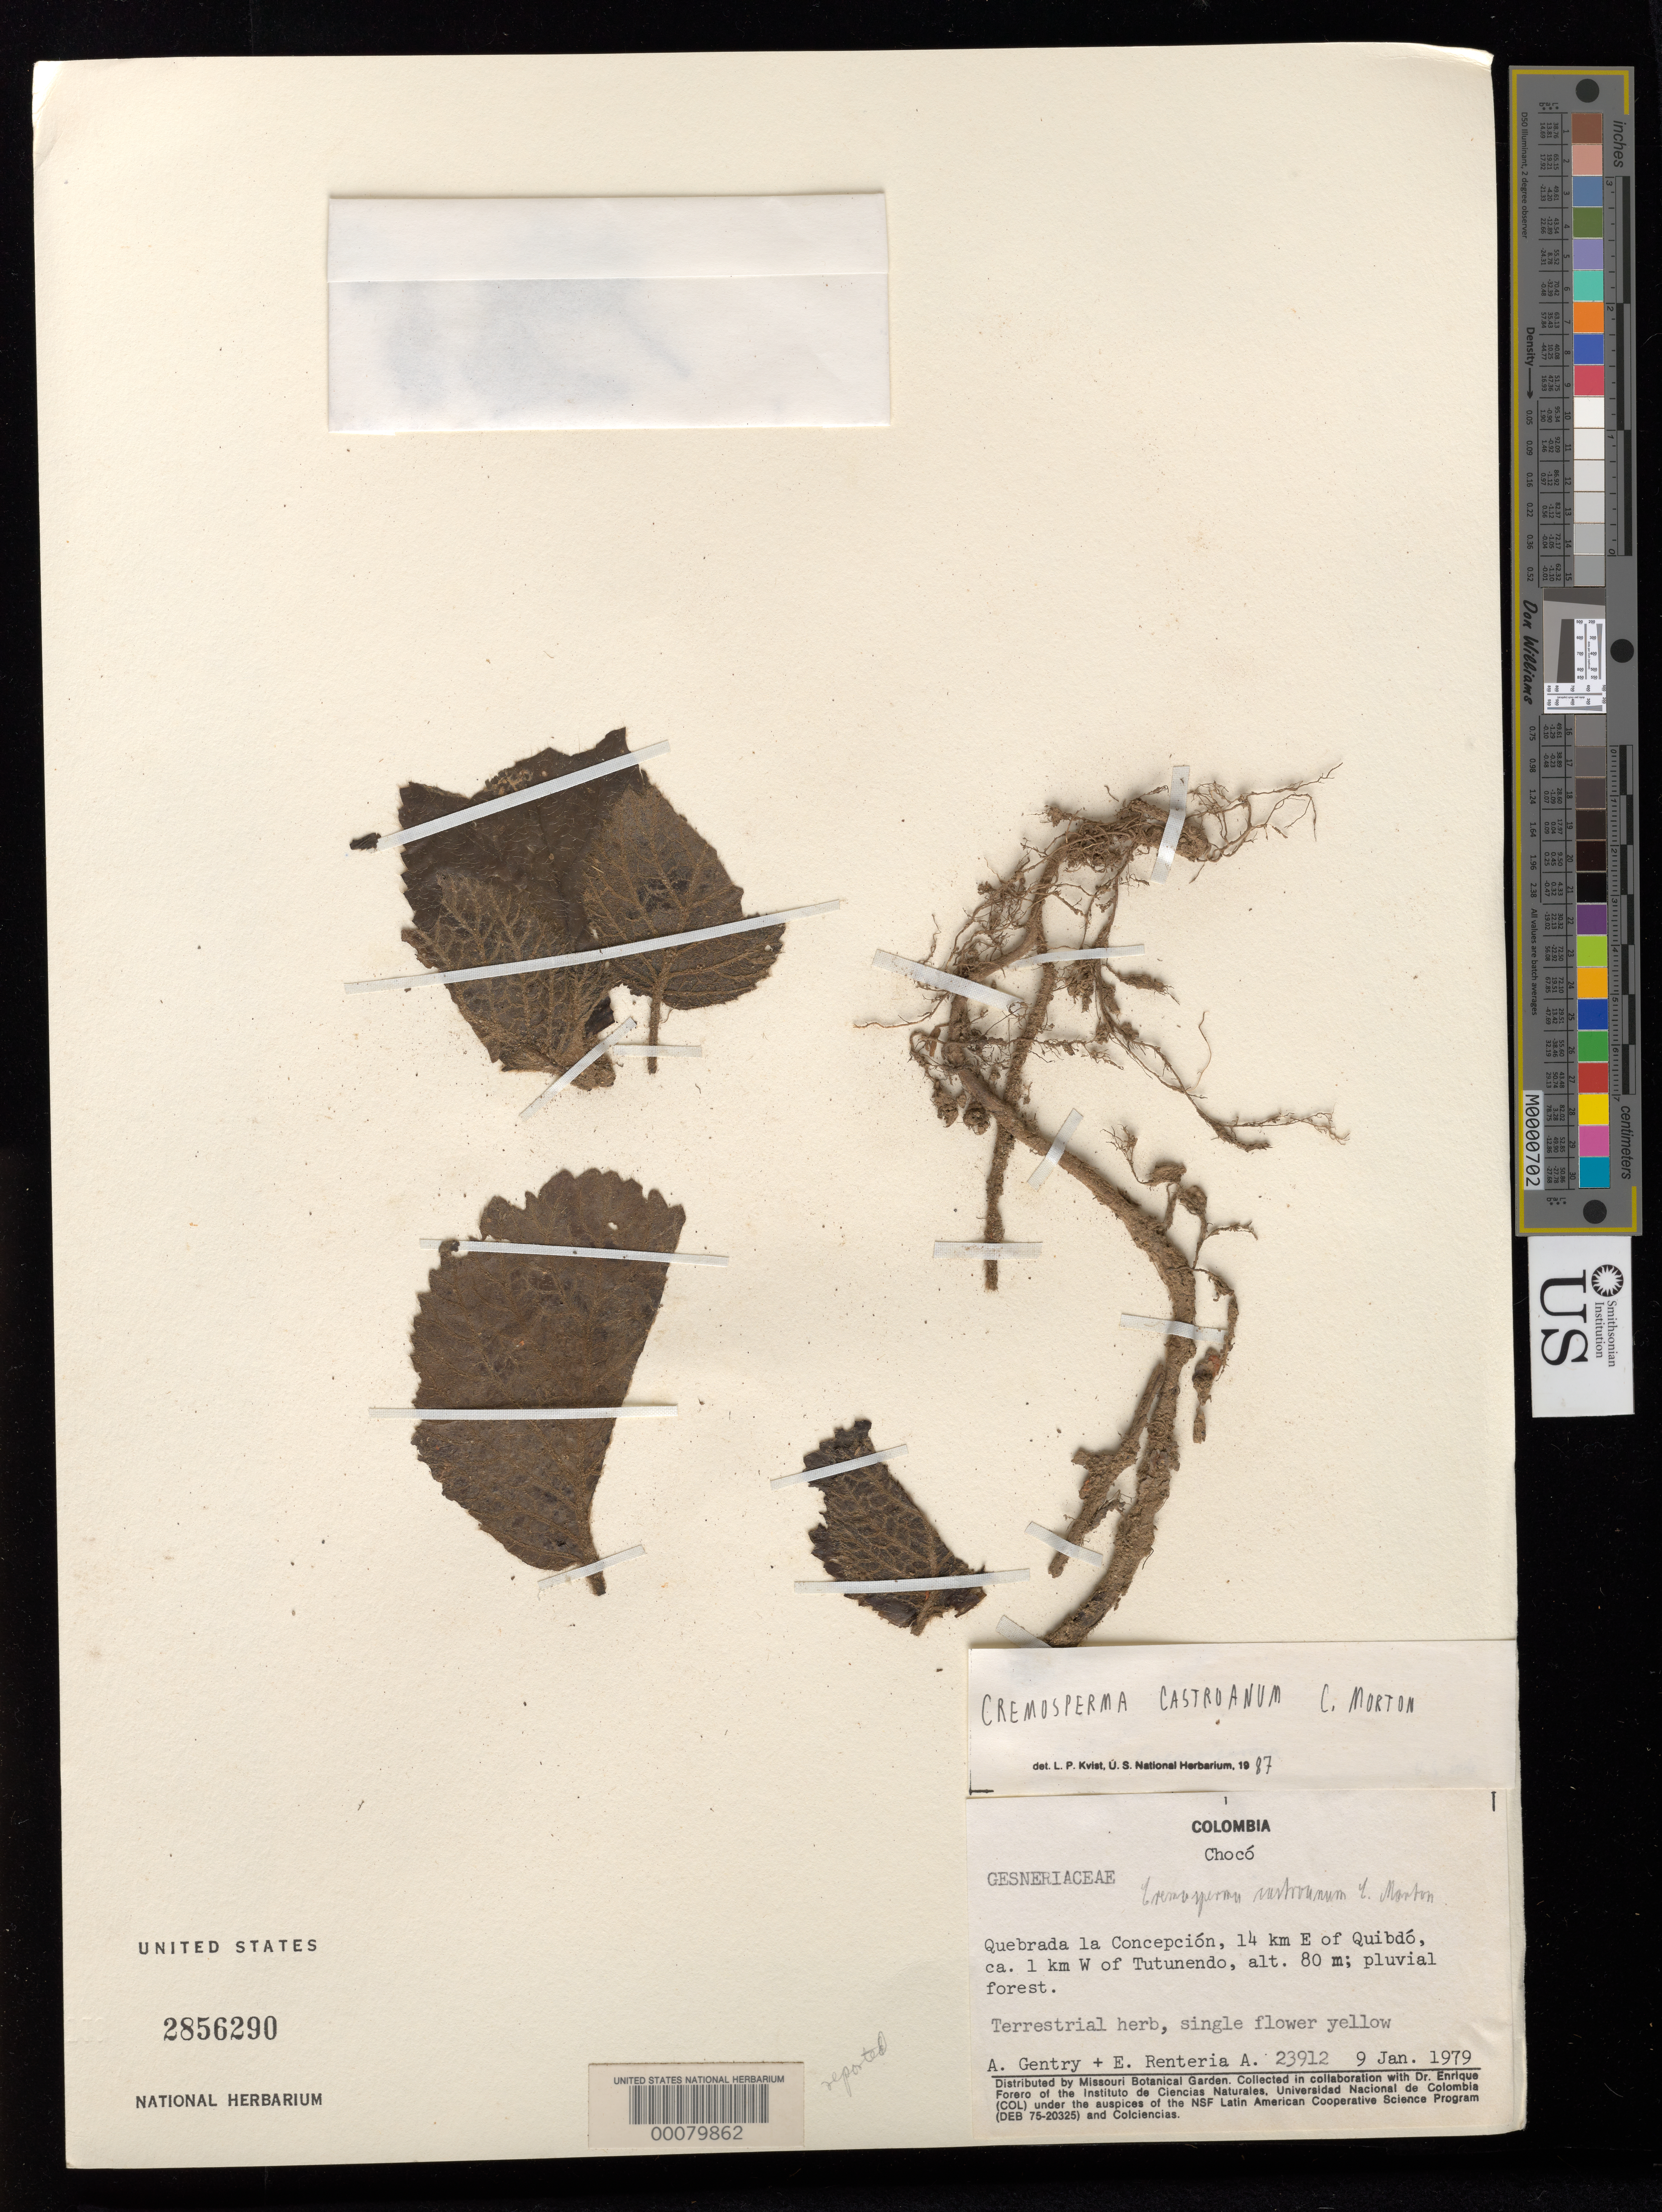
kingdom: Plantae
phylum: Tracheophyta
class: Magnoliopsida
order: Lamiales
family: Gesneriaceae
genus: Cremosperma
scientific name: Cremosperma castroanum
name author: C.V. Morton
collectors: A. H. Gentry & E. Renteria A.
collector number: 23912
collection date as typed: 09 Jan 1979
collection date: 1979-01-09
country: Colombia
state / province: Chocó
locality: Quebrada La Concepcion, 14 km E of Quibdo, about 1 km W of Tutunendo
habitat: Pluvial forest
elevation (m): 80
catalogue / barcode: US 2856290